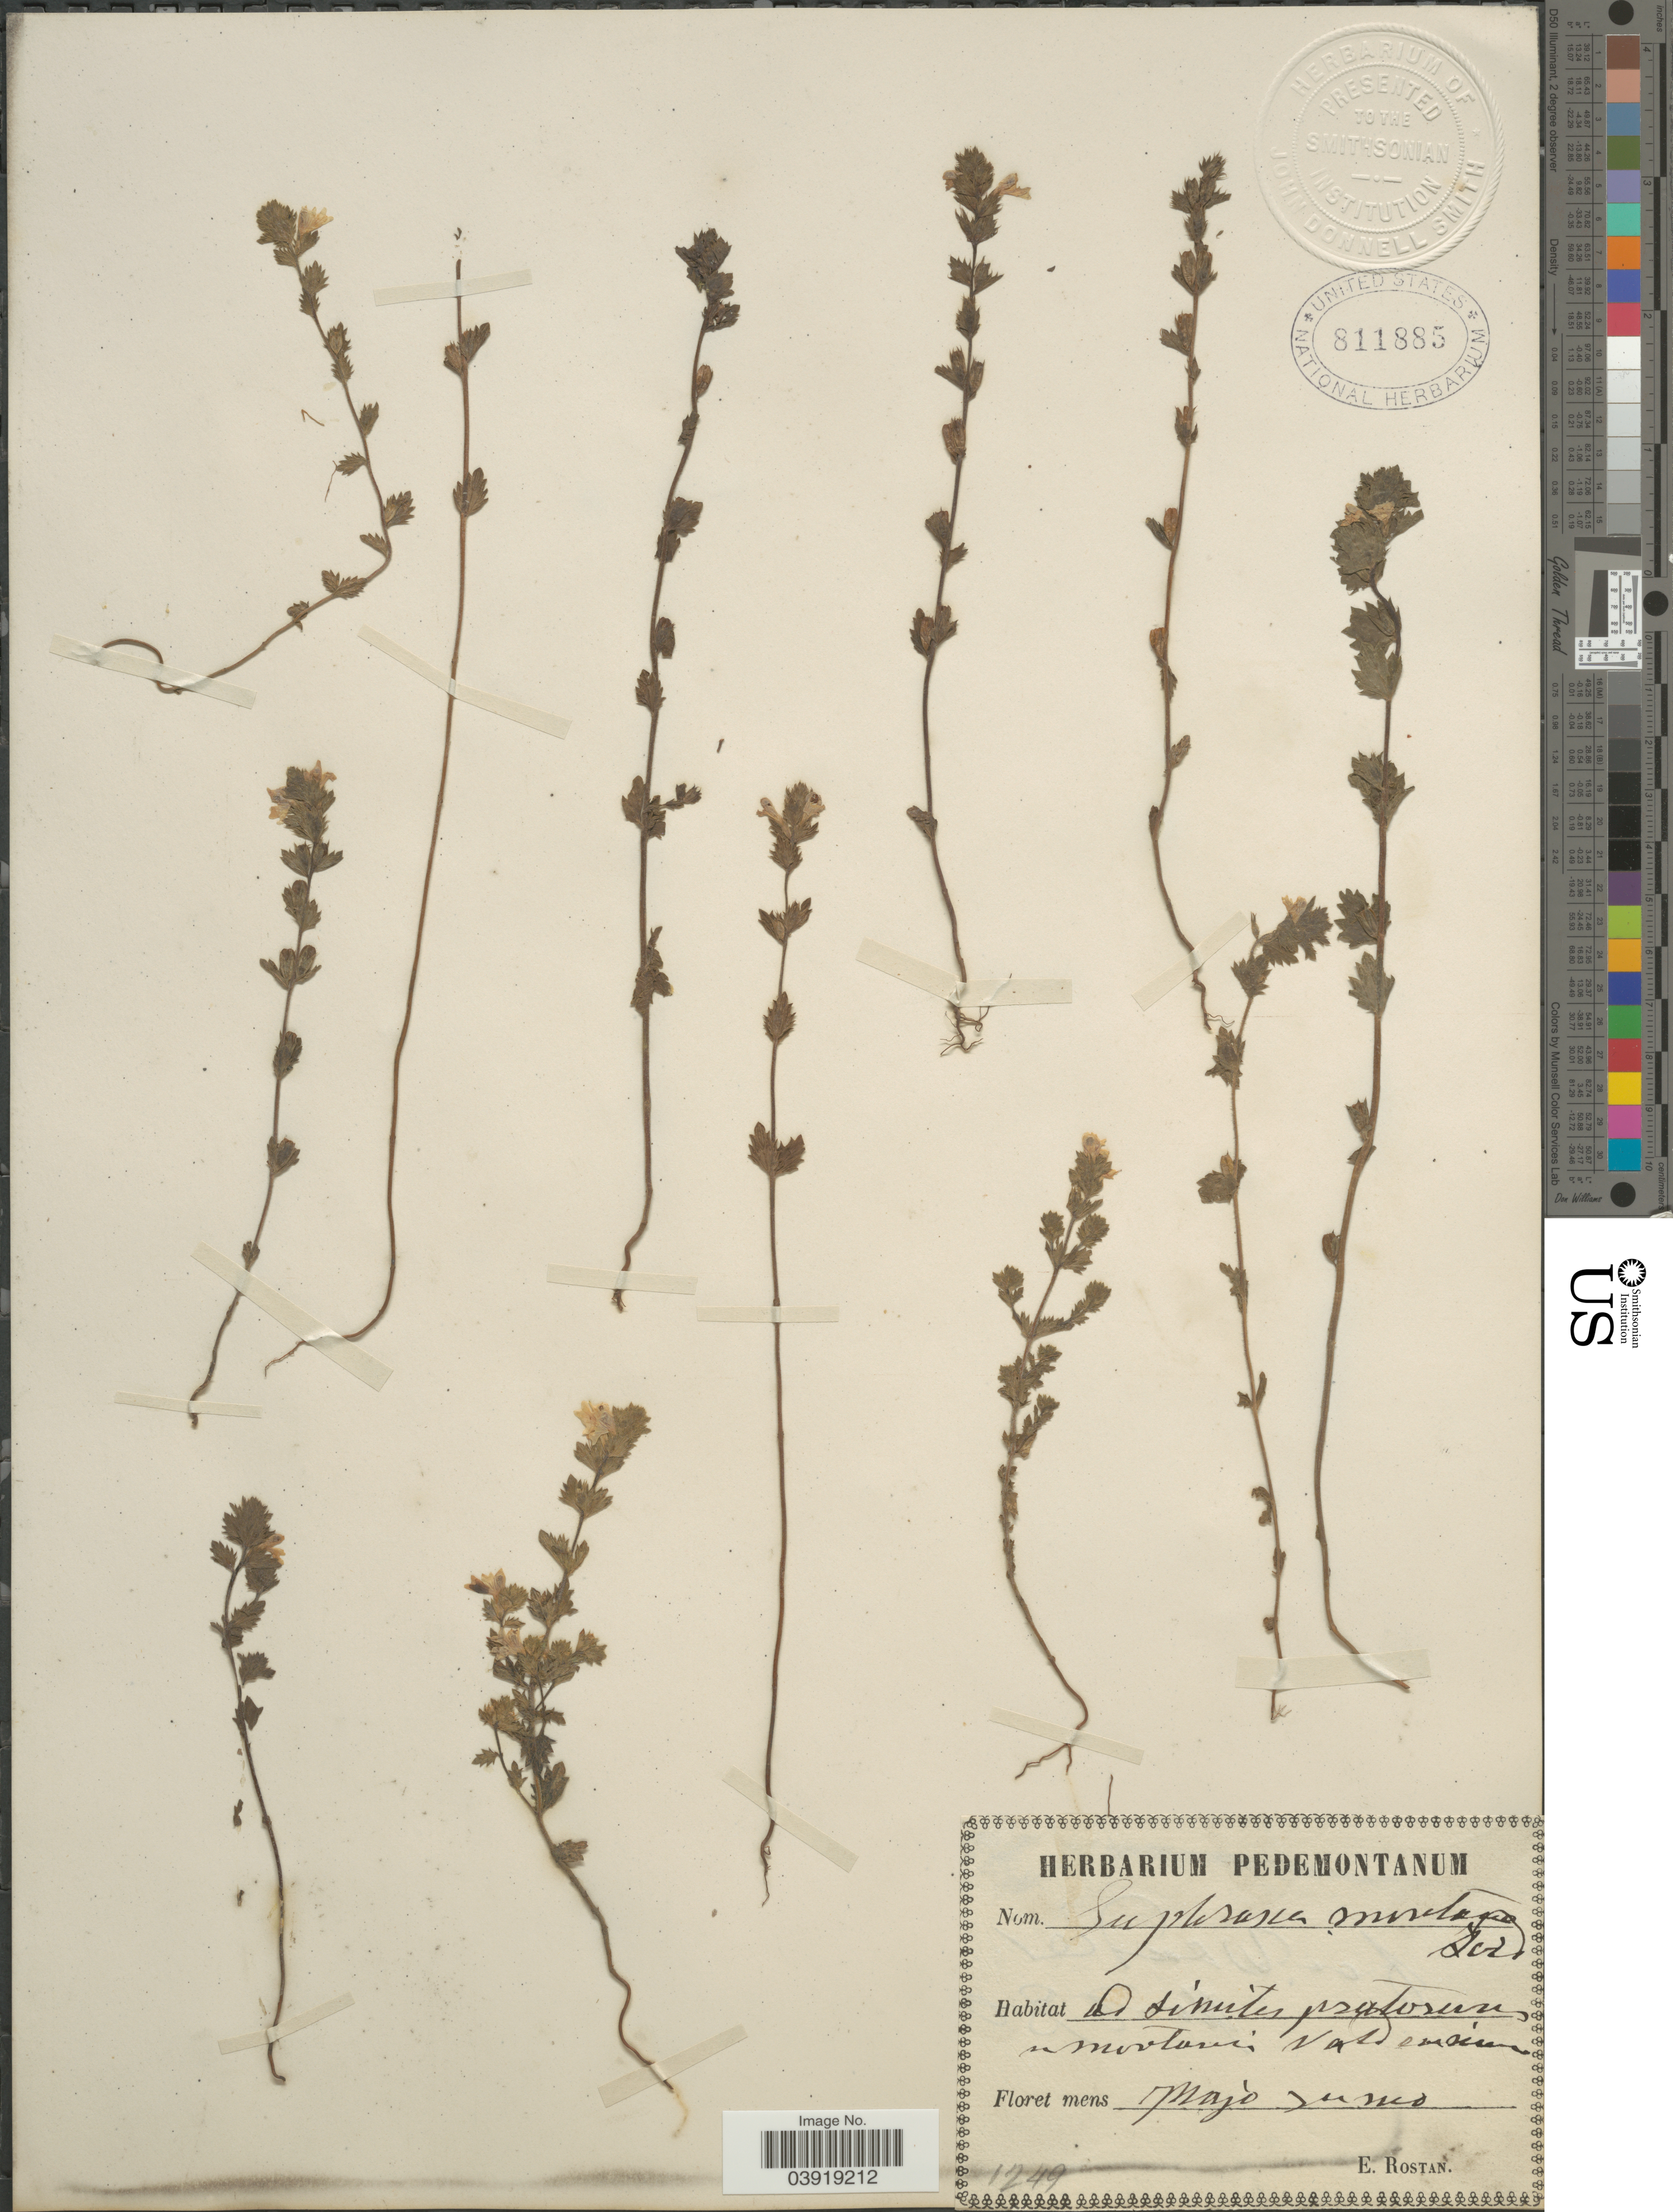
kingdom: Plantae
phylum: Tracheophyta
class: Magnoliopsida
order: Lamiales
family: Orobanchaceae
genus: Euphrasia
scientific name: Euphrasia montana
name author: Jord.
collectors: E. Rostan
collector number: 1249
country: Italy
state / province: Piedmont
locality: Ad simites pratorum [illegible text] montanis Vatdemaisan.[interpreted]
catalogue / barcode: US 811885